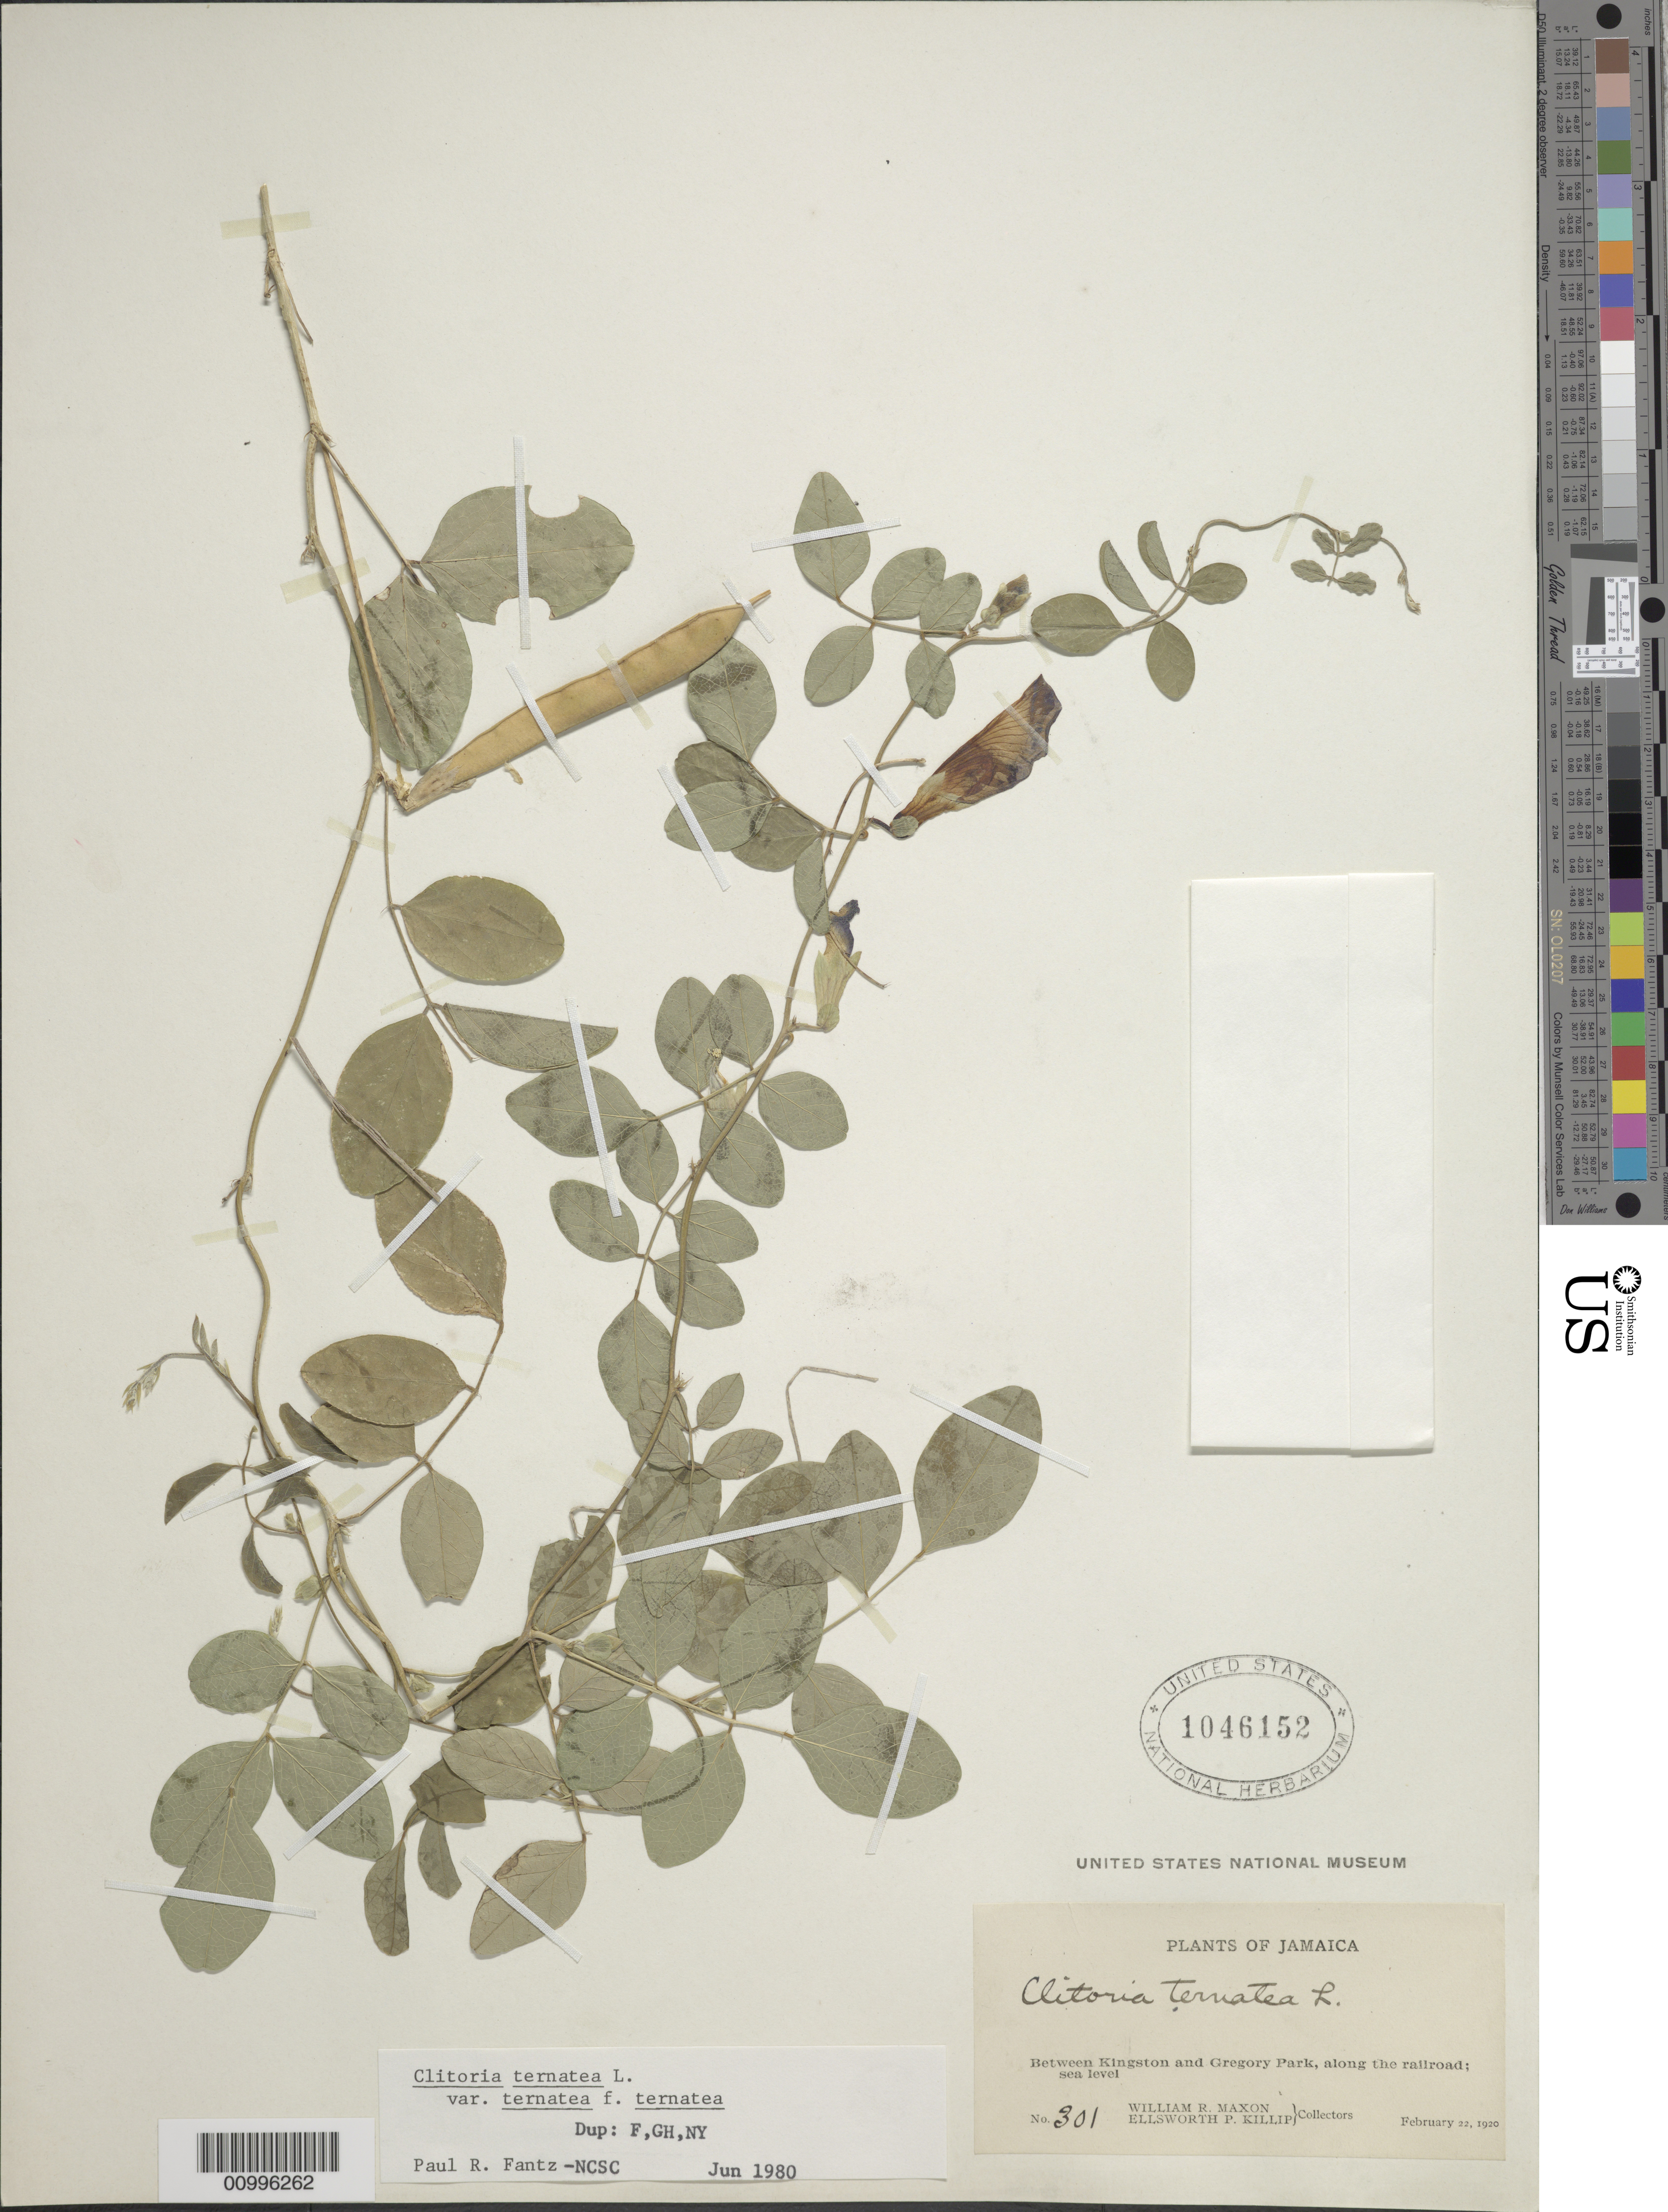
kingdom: Plantae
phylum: Tracheophyta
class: Magnoliopsida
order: Fabales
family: Fabaceae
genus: Clitoria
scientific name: Clitoria ternatea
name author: L.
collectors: W. R. Maxon & E. P. Killip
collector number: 301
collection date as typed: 22 Feb 1920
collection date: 1920-02-22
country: Jamaica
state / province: Saint Catherine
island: Jamaica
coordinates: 0 N, 0 E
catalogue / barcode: US 1046152